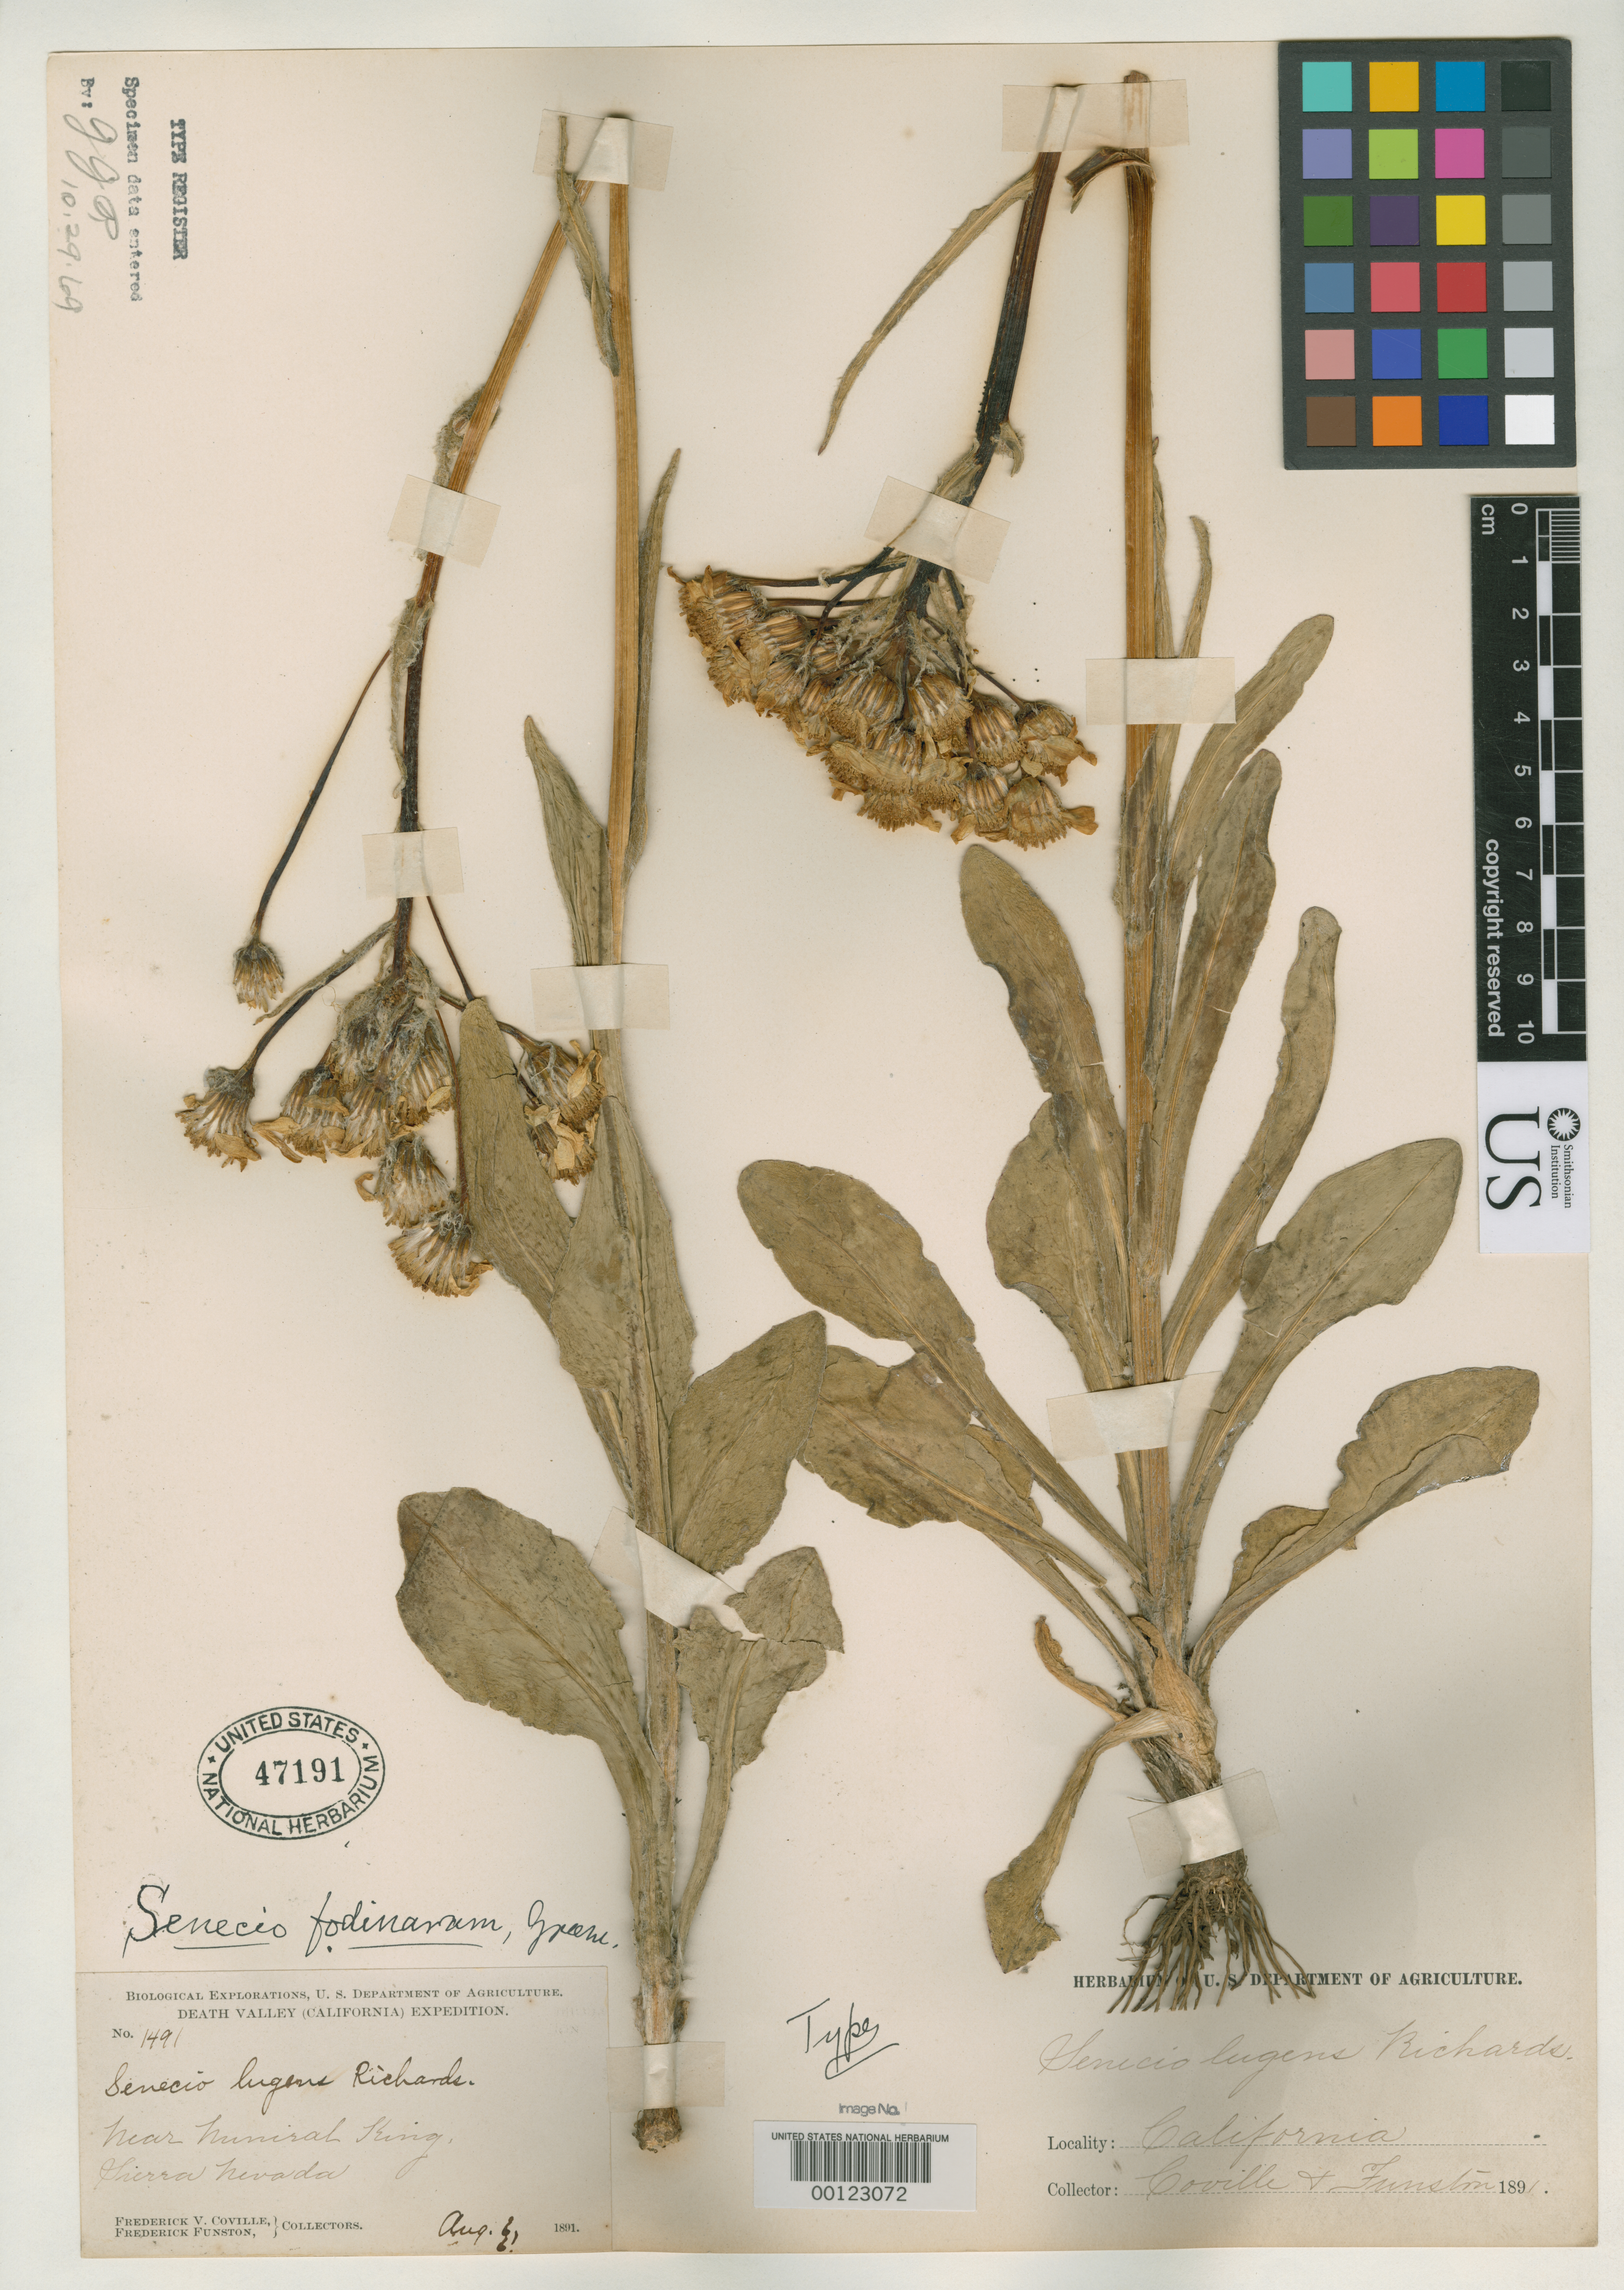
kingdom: Plantae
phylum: Tracheophyta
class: Magnoliopsida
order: Asterales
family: Asteraceae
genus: Senecio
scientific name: Senecio fodinarum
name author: Greene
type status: Isotype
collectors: F. V. Coville & F. Funston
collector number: Death Valley Exped. 1491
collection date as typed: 06 Aug 1891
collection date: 1891-08-06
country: United States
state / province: California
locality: Mineral King in Sierra Nevada.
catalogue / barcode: US 47191